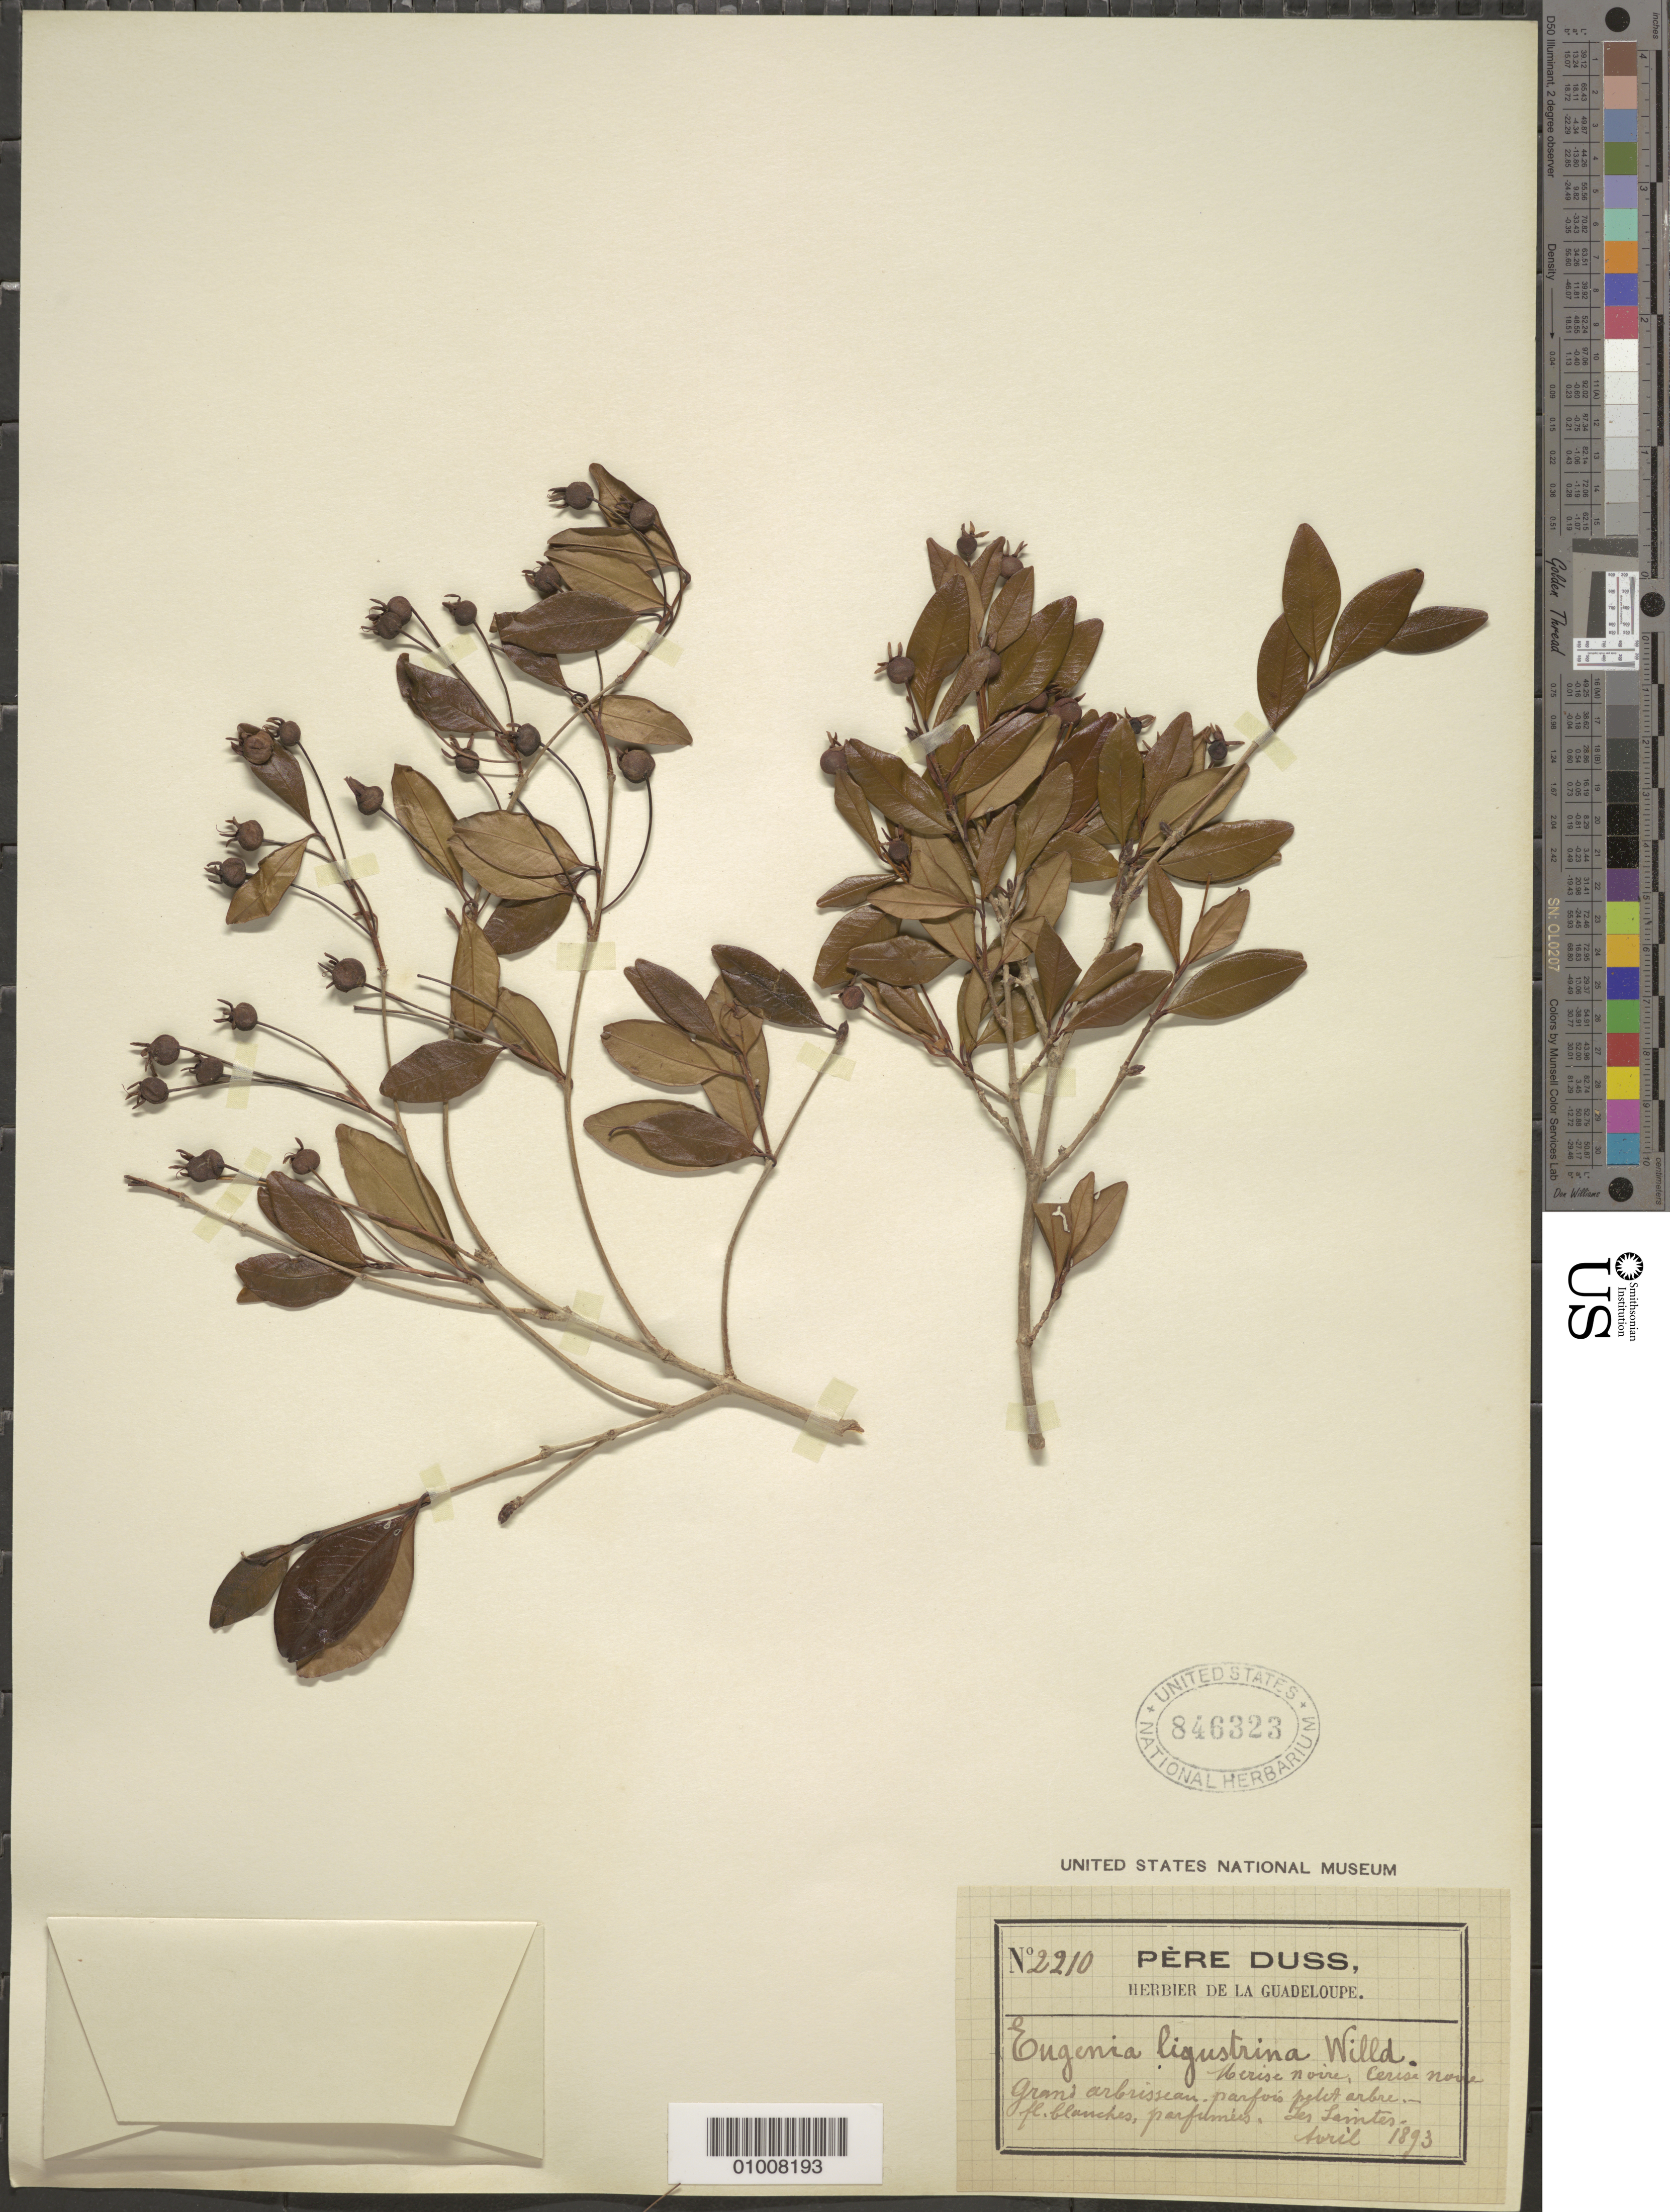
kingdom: Plantae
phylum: Tracheophyta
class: Magnoliopsida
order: Myrtales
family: Myrtaceae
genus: Eugenia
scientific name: Eugenia ligustrina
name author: (Sw.) Willd.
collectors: Père Duss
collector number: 2210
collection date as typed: Apr 1893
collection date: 1893-04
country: Guadeloupe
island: Basse Terre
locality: Les Saintes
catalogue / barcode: US 846323